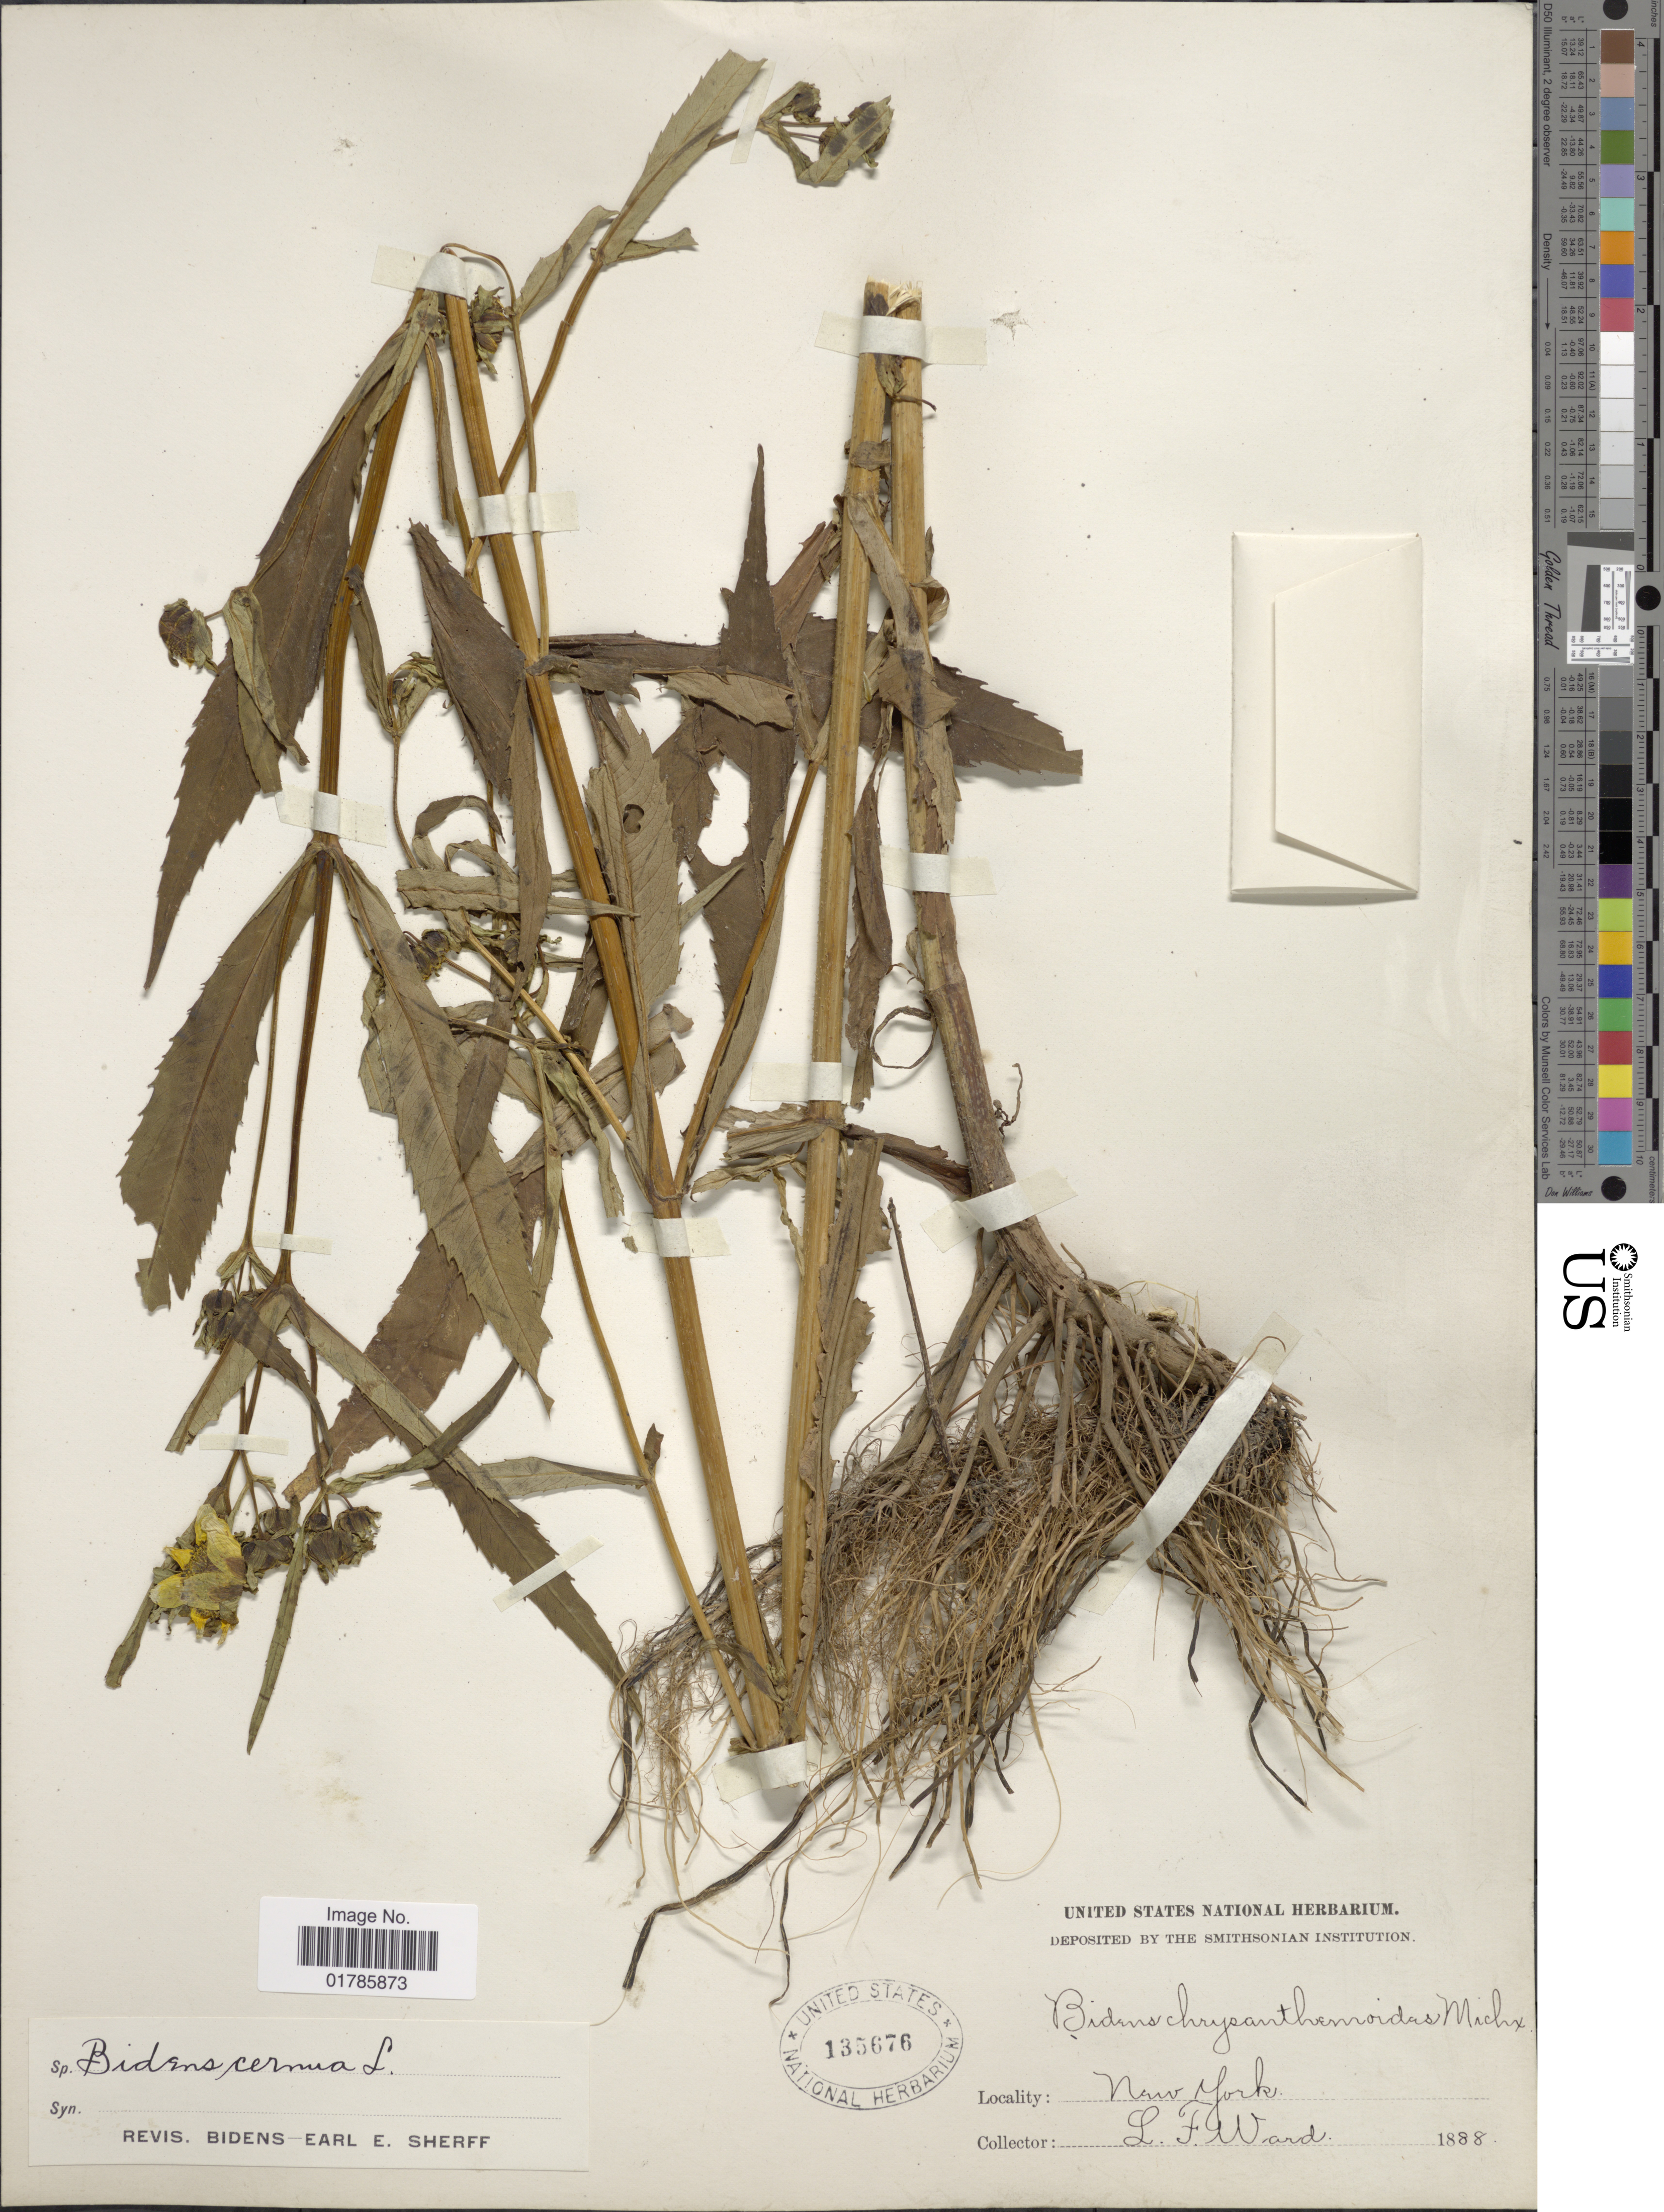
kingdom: Plantae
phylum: Tracheophyta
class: Magnoliopsida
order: Asterales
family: Asteraceae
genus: Bidens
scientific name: Bidens cernua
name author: L.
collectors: L. F. Ward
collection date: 1888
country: United States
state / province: New York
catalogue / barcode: US 135676